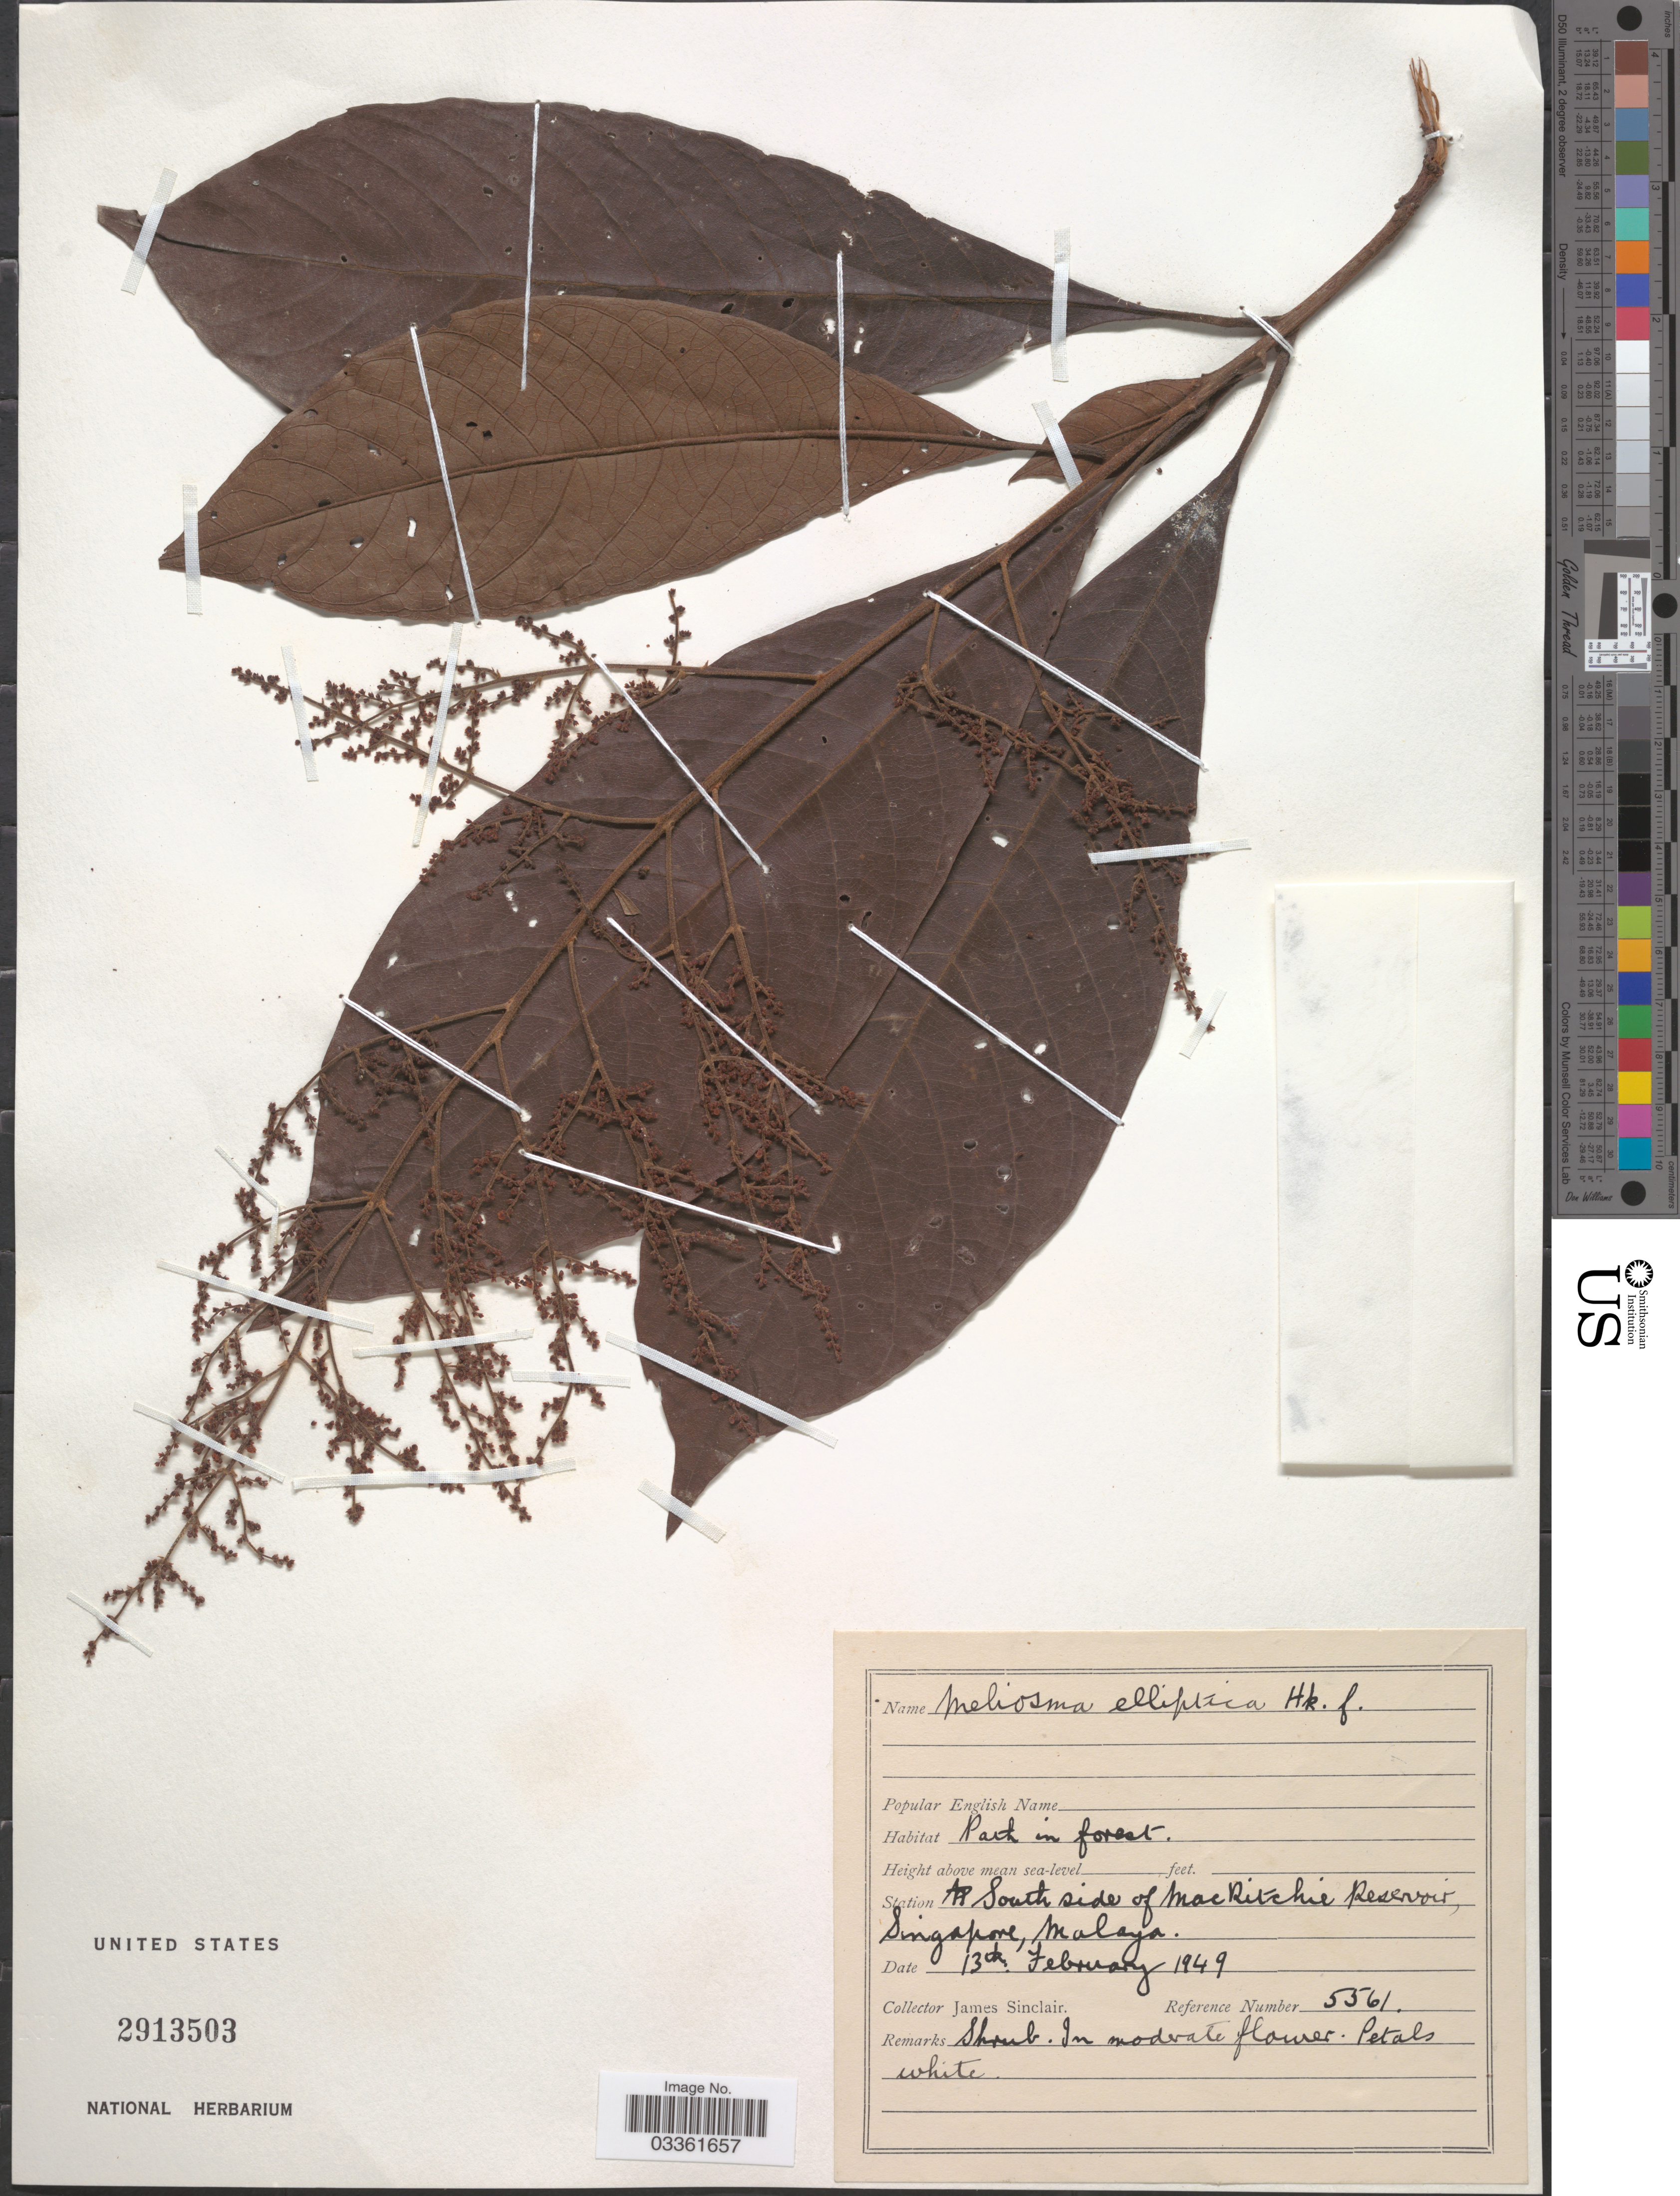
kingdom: Plantae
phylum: Tracheophyta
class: Magnoliopsida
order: Proteales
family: Sabiaceae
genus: Meliosma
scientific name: Meliosma ellipticifolia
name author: Cuatrec.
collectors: J. Sinclair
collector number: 5561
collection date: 1949-02-13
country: Singapore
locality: Station [illegible text] South side of Mac Ritchie Reservoir, Singapore, Malaya.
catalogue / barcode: US 2913503